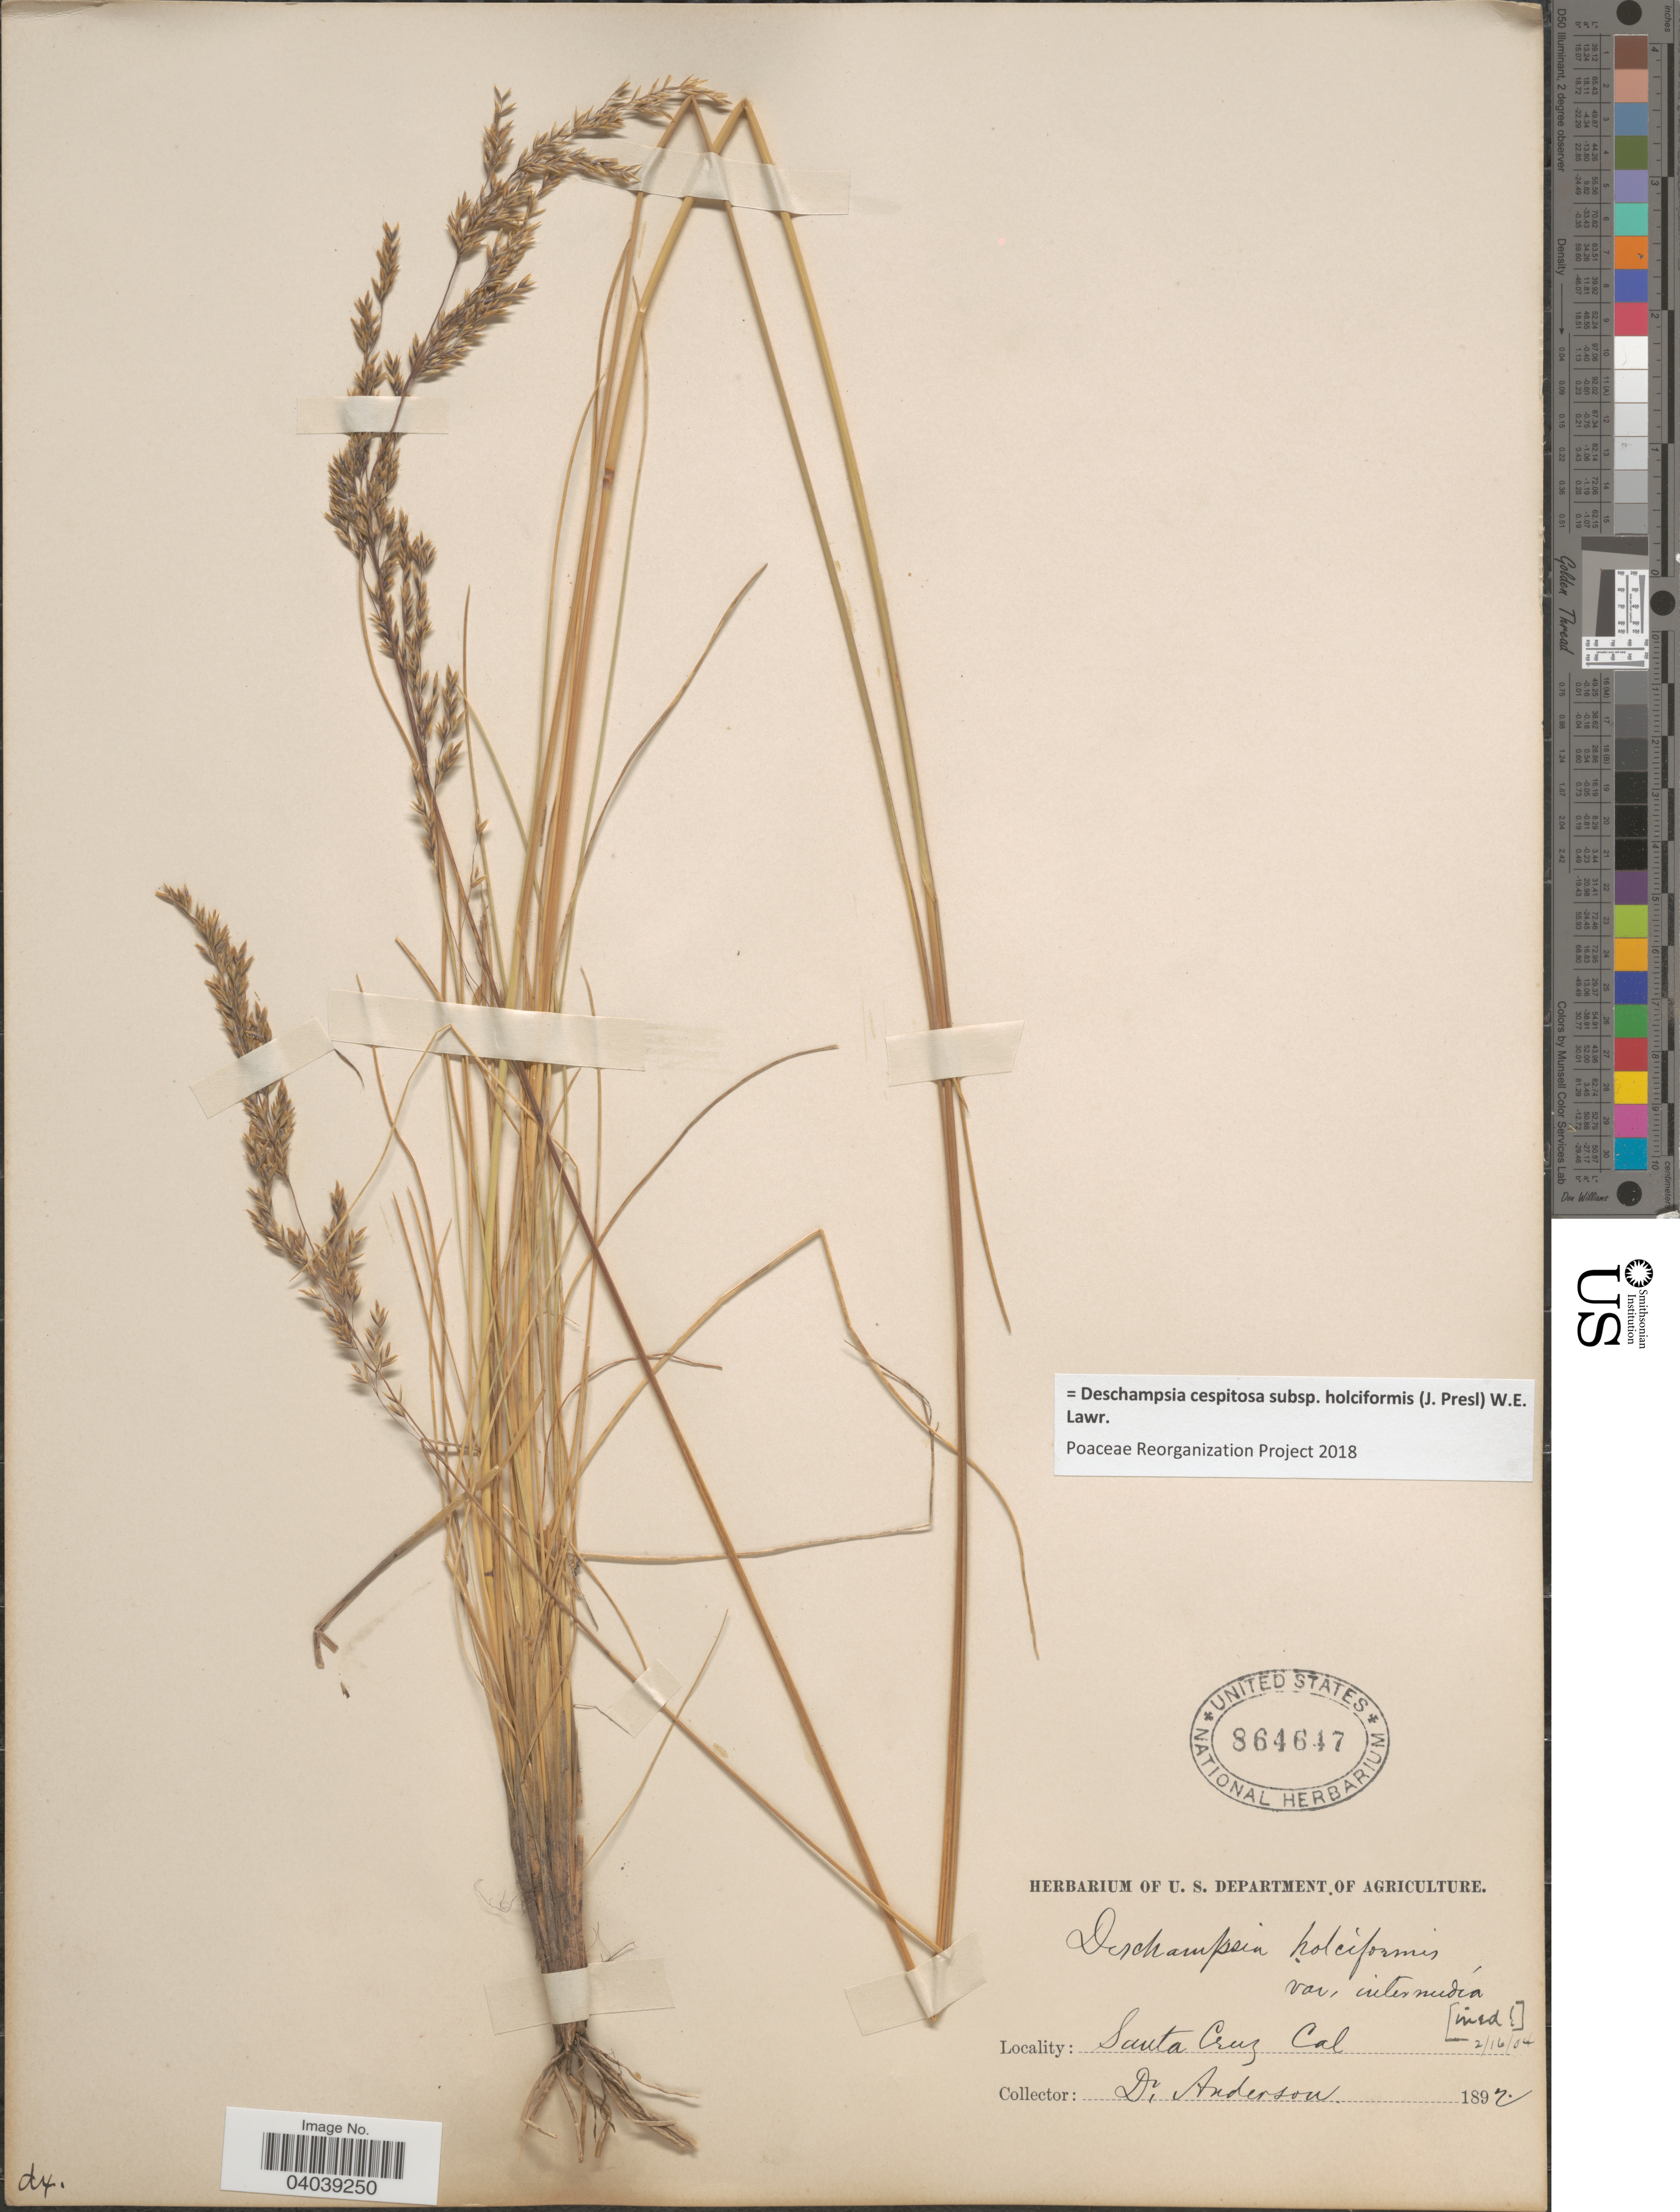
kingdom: Plantae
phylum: Tracheophyta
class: Liliopsida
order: Poales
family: Poaceae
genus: Deschampsia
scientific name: Deschampsia cespitosa subsp. holciformis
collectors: -. Anderson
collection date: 1892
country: United States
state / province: California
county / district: Santa Cruz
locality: Santa Cruz.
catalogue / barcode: US 864647